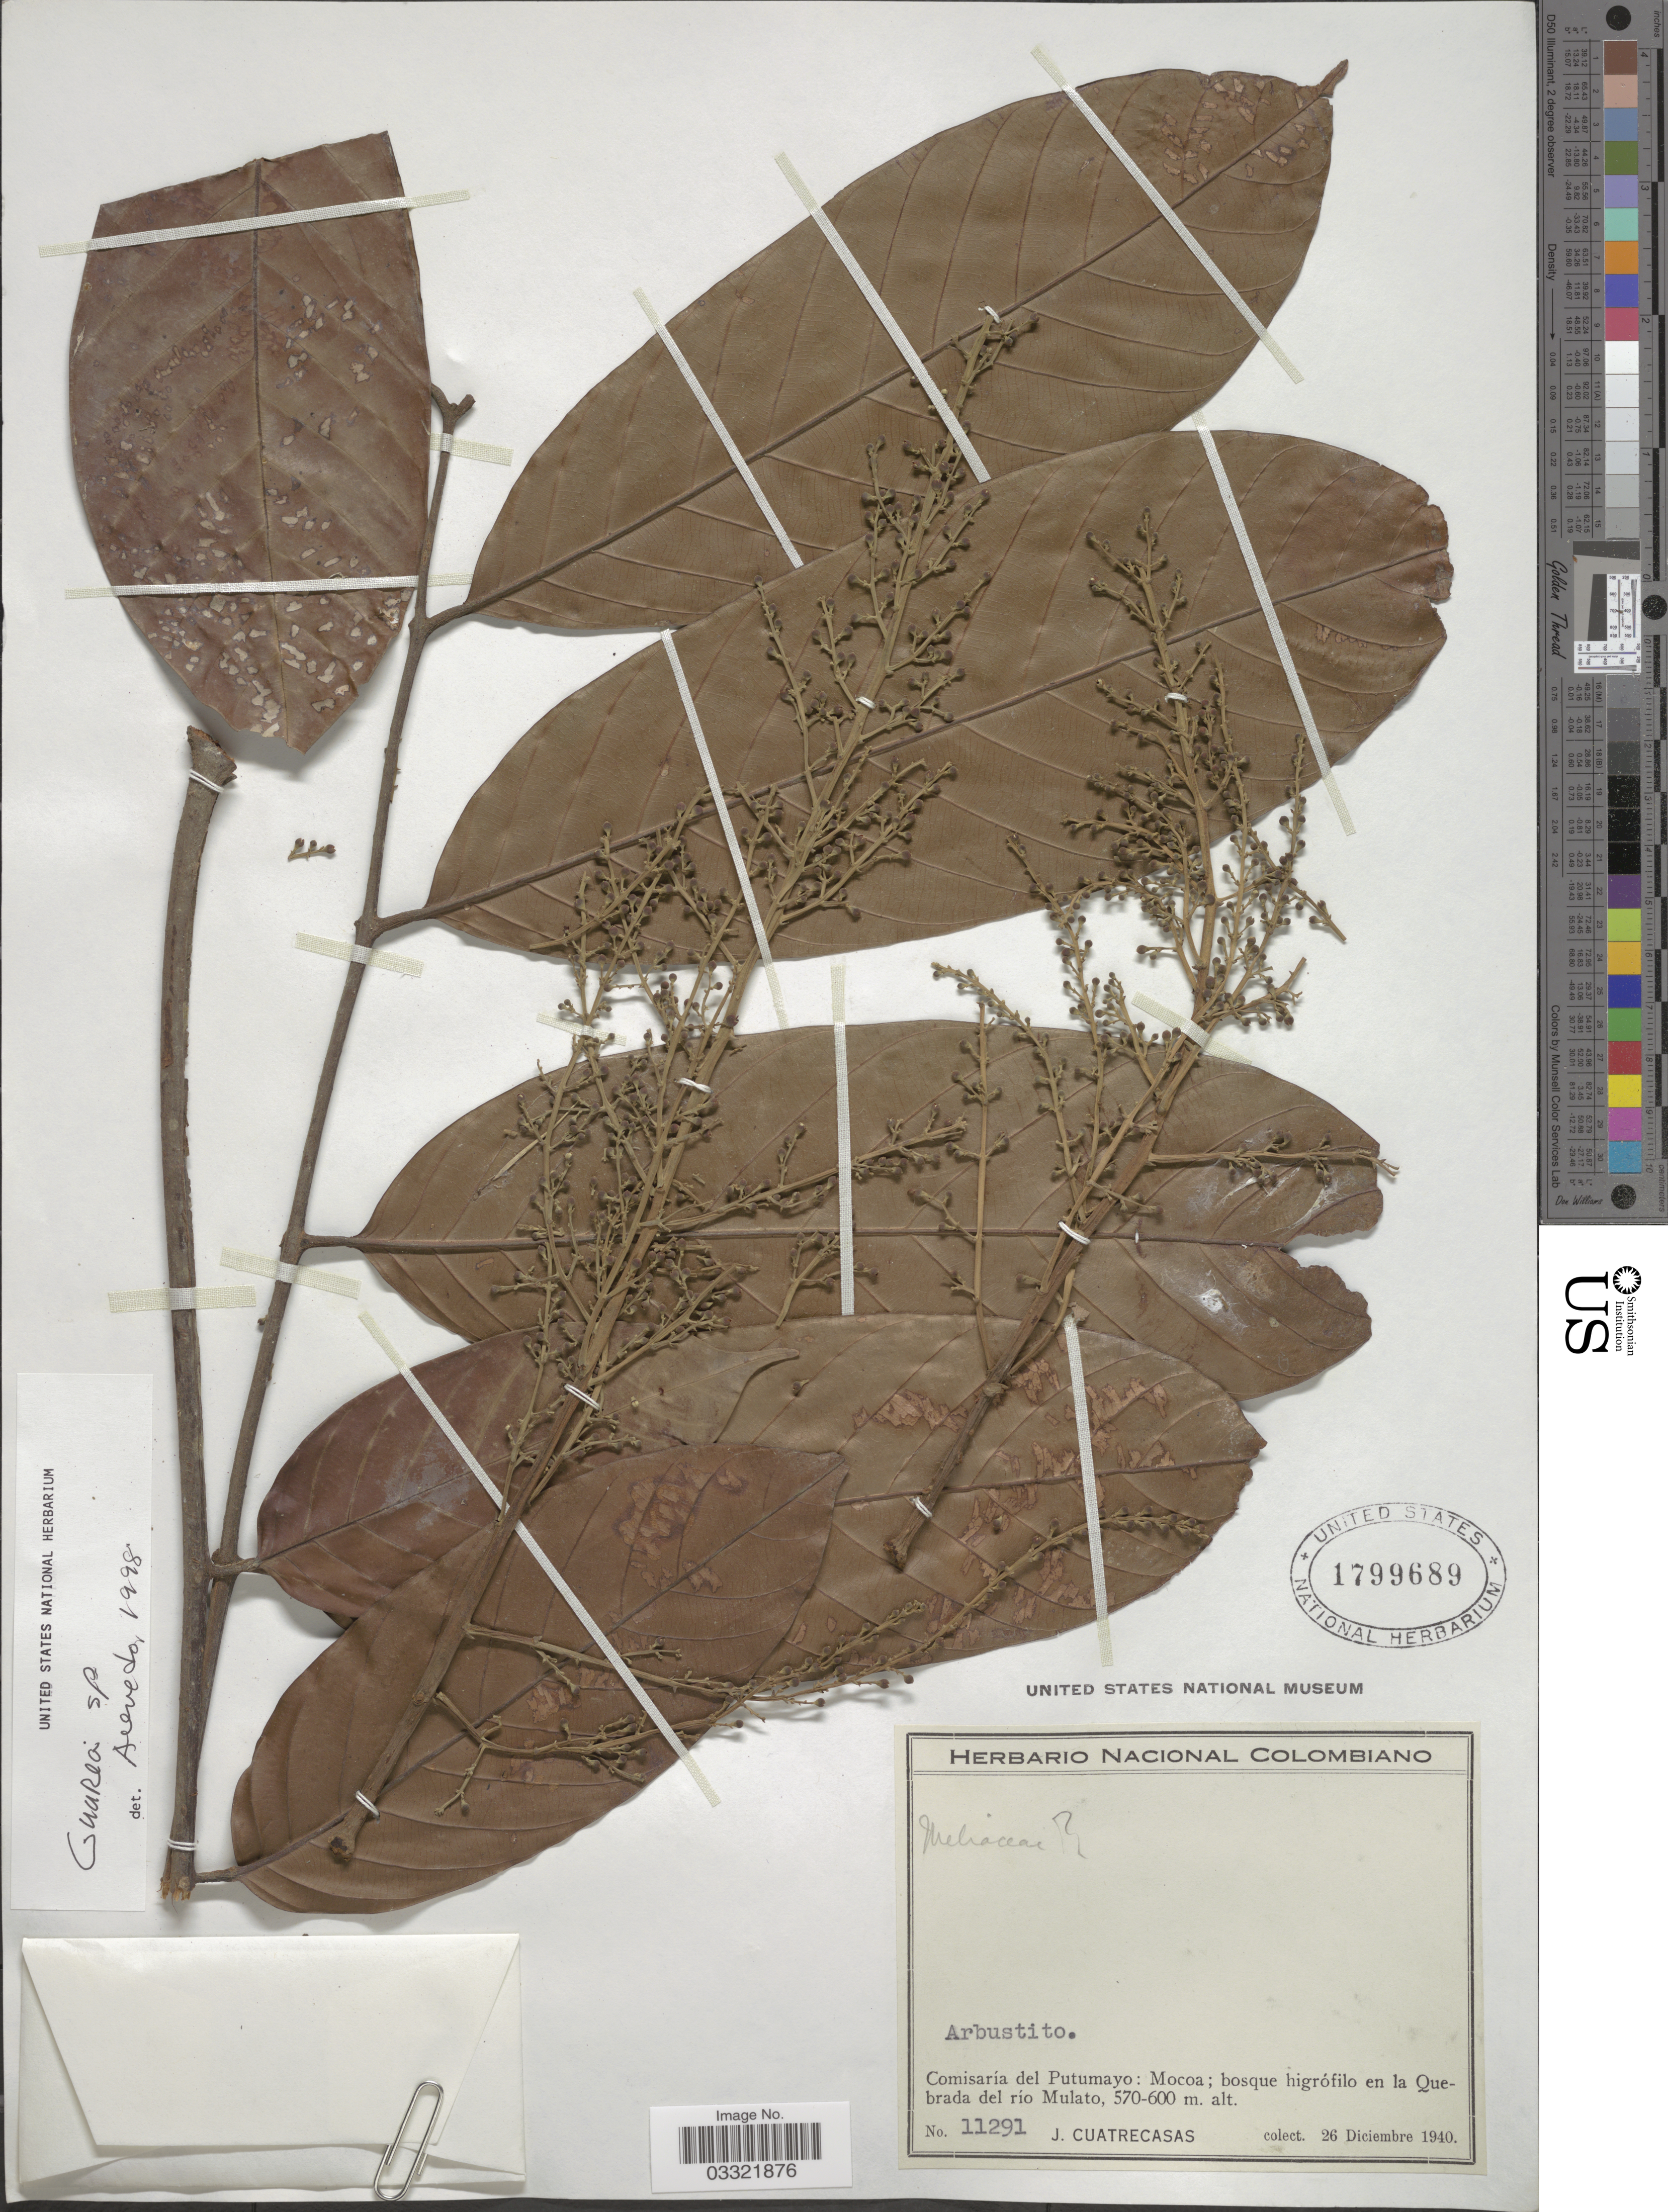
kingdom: Plantae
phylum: Tracheophyta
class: Magnoliopsida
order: Sapindales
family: Meliaceae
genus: Guarea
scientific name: Guarea sp.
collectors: J. Cuatrecasas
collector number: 11291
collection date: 1940-12-26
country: Colombia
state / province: Putumayo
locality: Comisaría del Putumayo: Mocoa ; bosque higrófilo en la Quebrada del río Mulato.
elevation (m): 570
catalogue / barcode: US 1799689